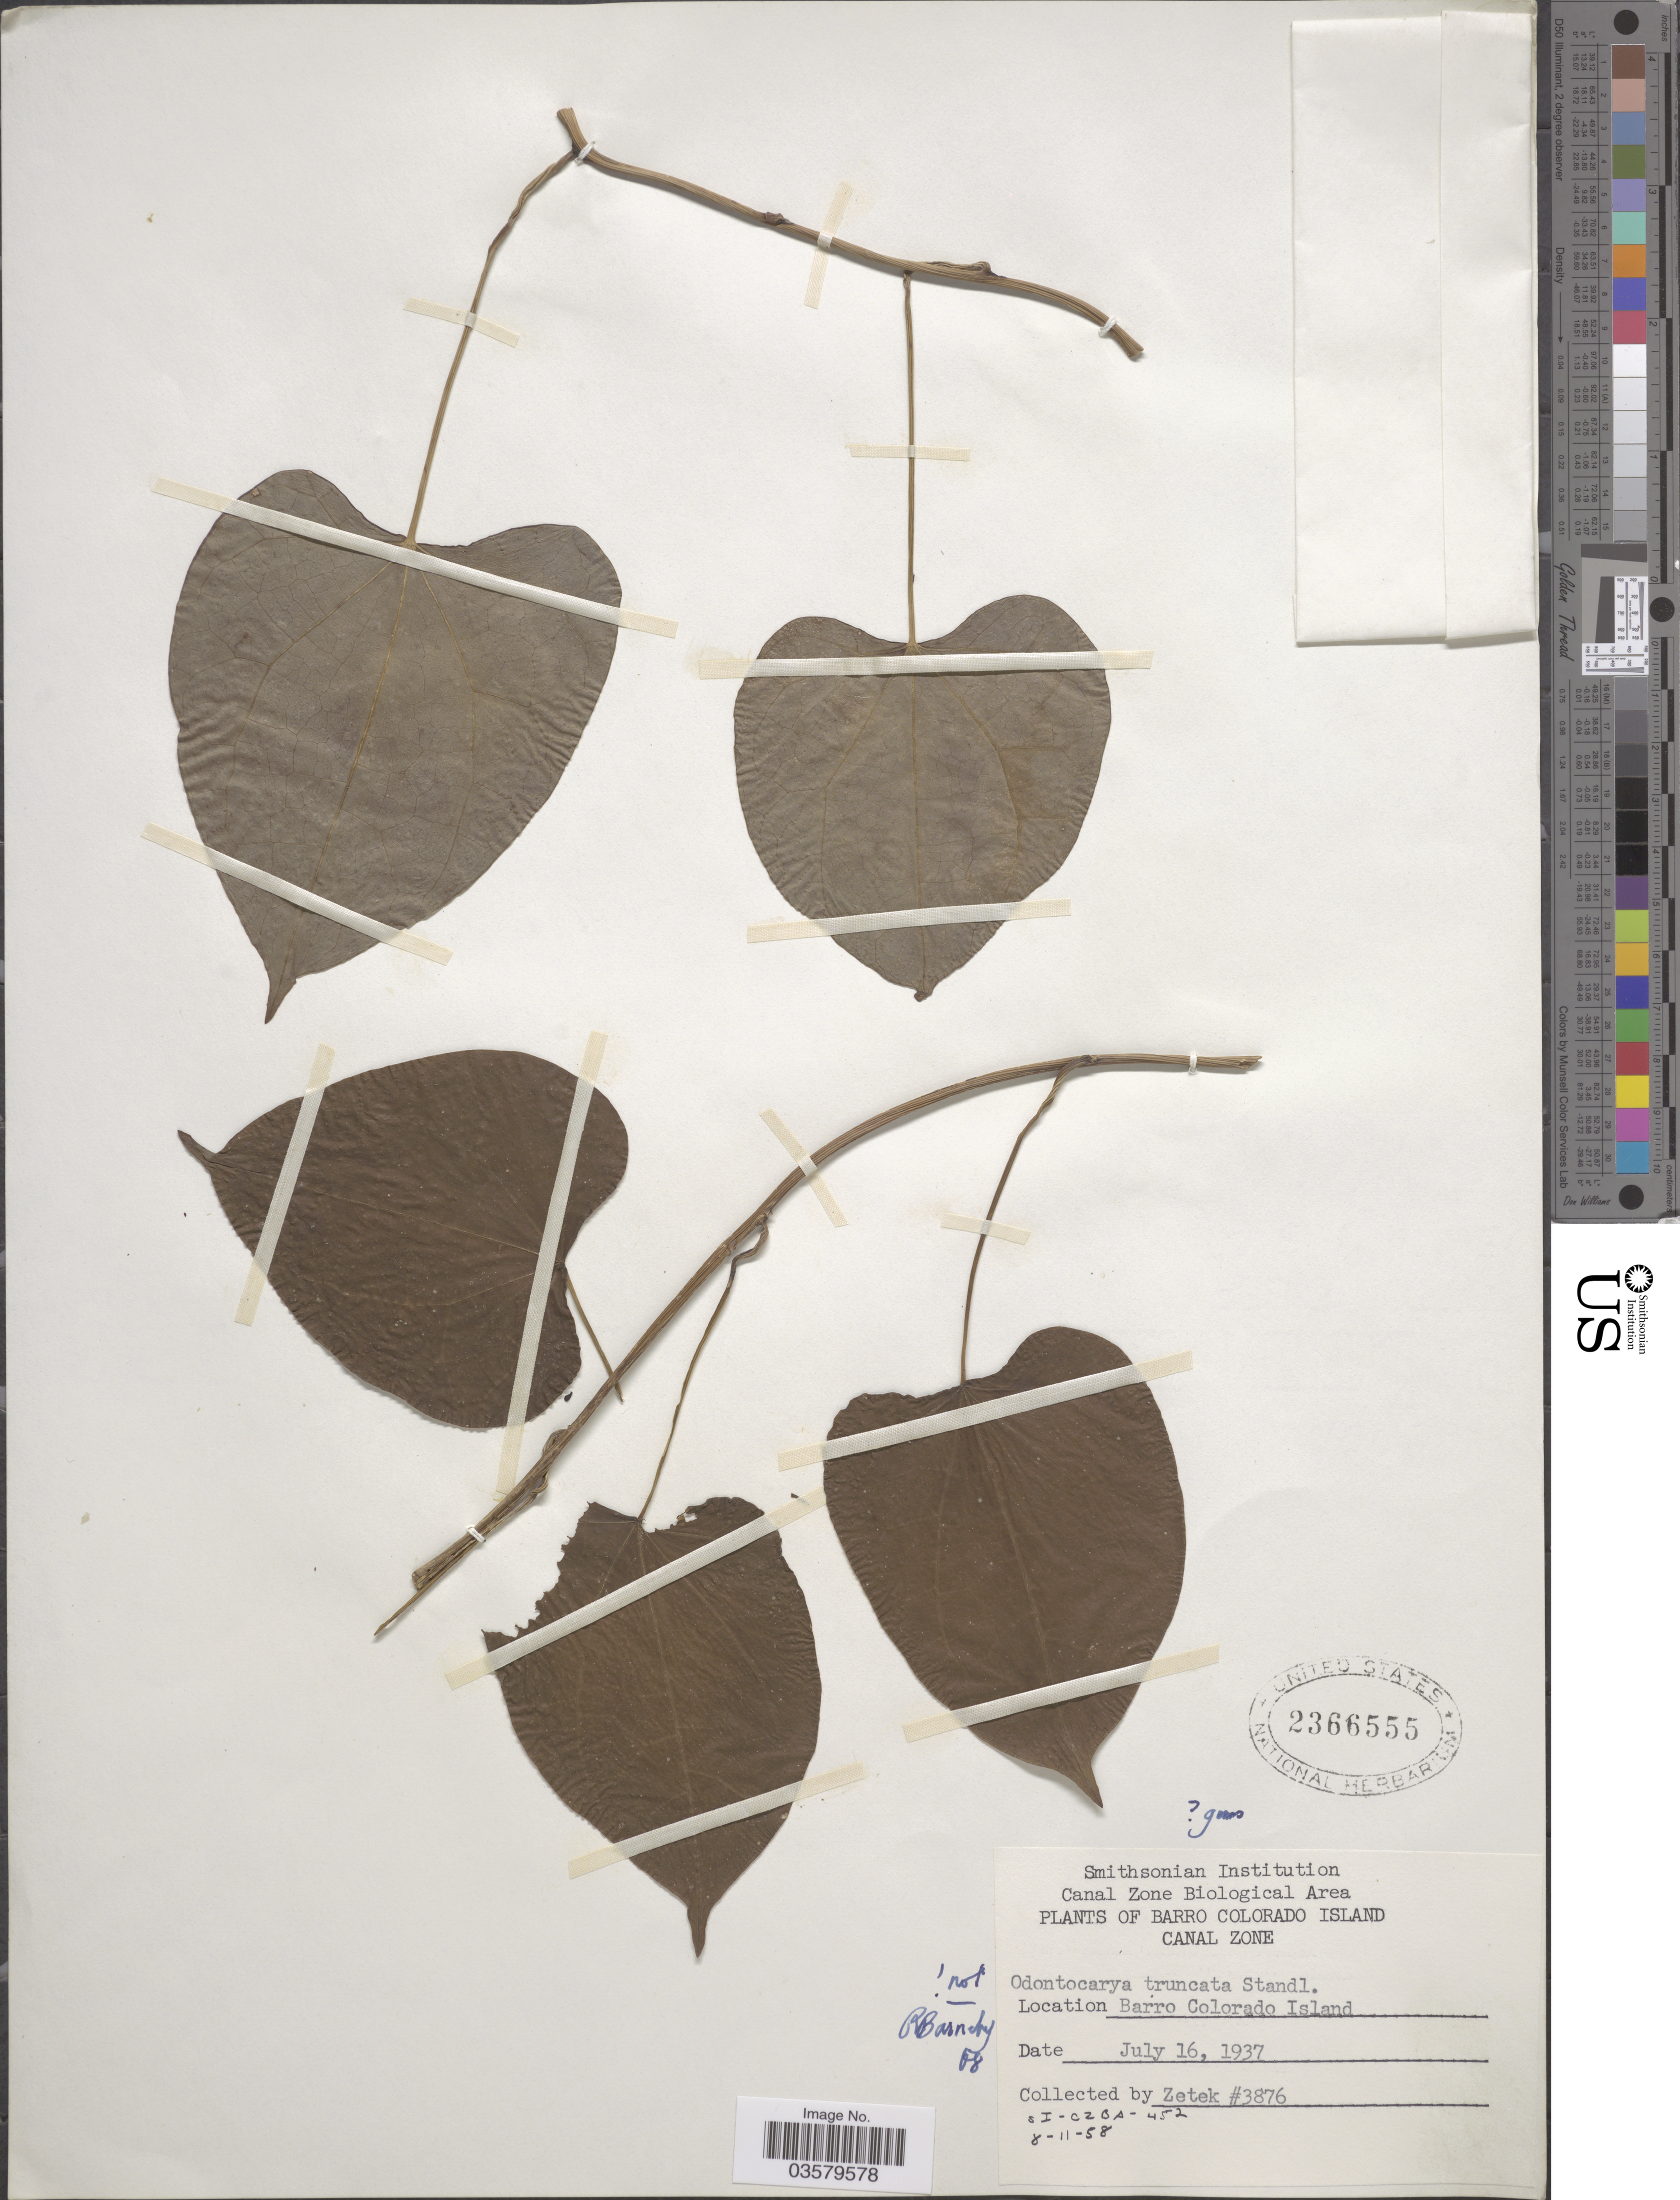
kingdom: Plantae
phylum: Tracheophyta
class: Magnoliopsida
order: Ranunculales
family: Menispermaceae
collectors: -. Zetek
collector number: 3876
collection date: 1937-07-16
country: Panama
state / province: Panamá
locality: Barro Colorado Island. Canal Zone.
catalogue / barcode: US 2366555